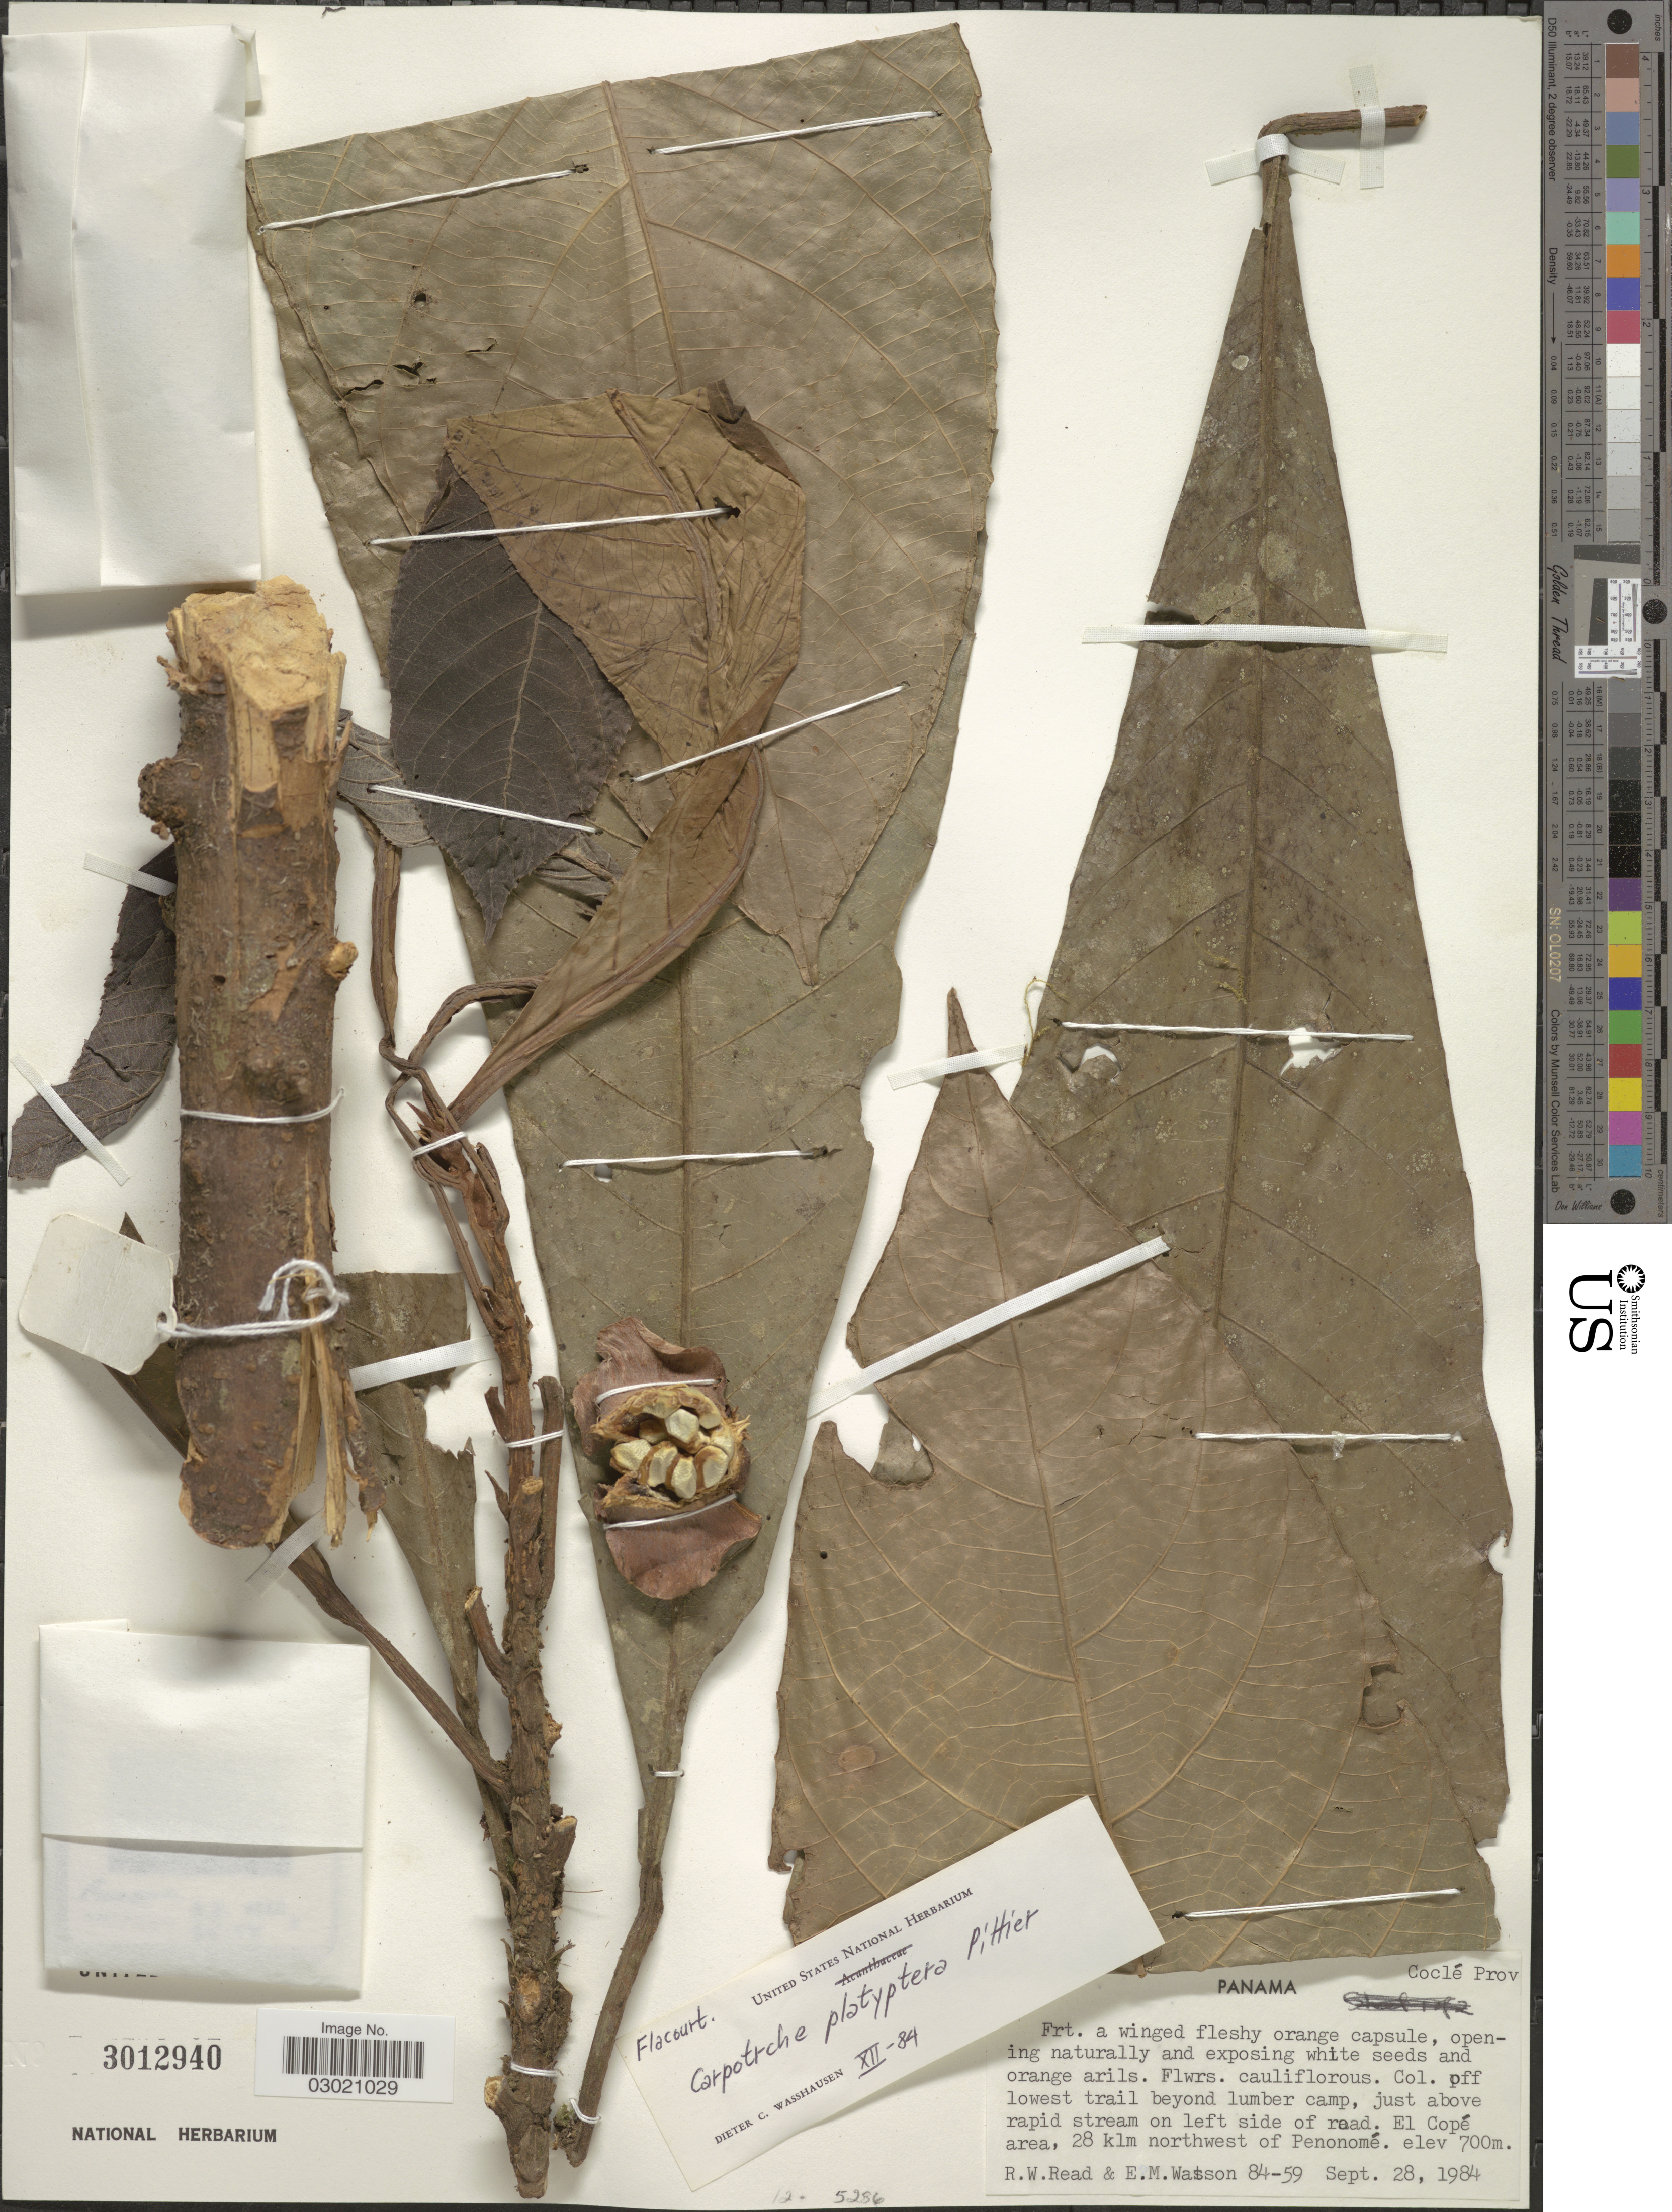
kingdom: Plantae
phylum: Tracheophyta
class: Magnoliopsida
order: Malpighiales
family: Achariaceae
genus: Carpotroche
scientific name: Carpotroche platyptera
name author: Pittier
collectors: R. W. Read & E. M. Watson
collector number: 84-59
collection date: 1984-09-28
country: Panama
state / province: Coclé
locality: Off lowest trail beyond lumber camp, just above rapid stream on left side of road. el Copé area, 28 klm northwest of Penonomé.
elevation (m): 700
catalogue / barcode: US 3012940